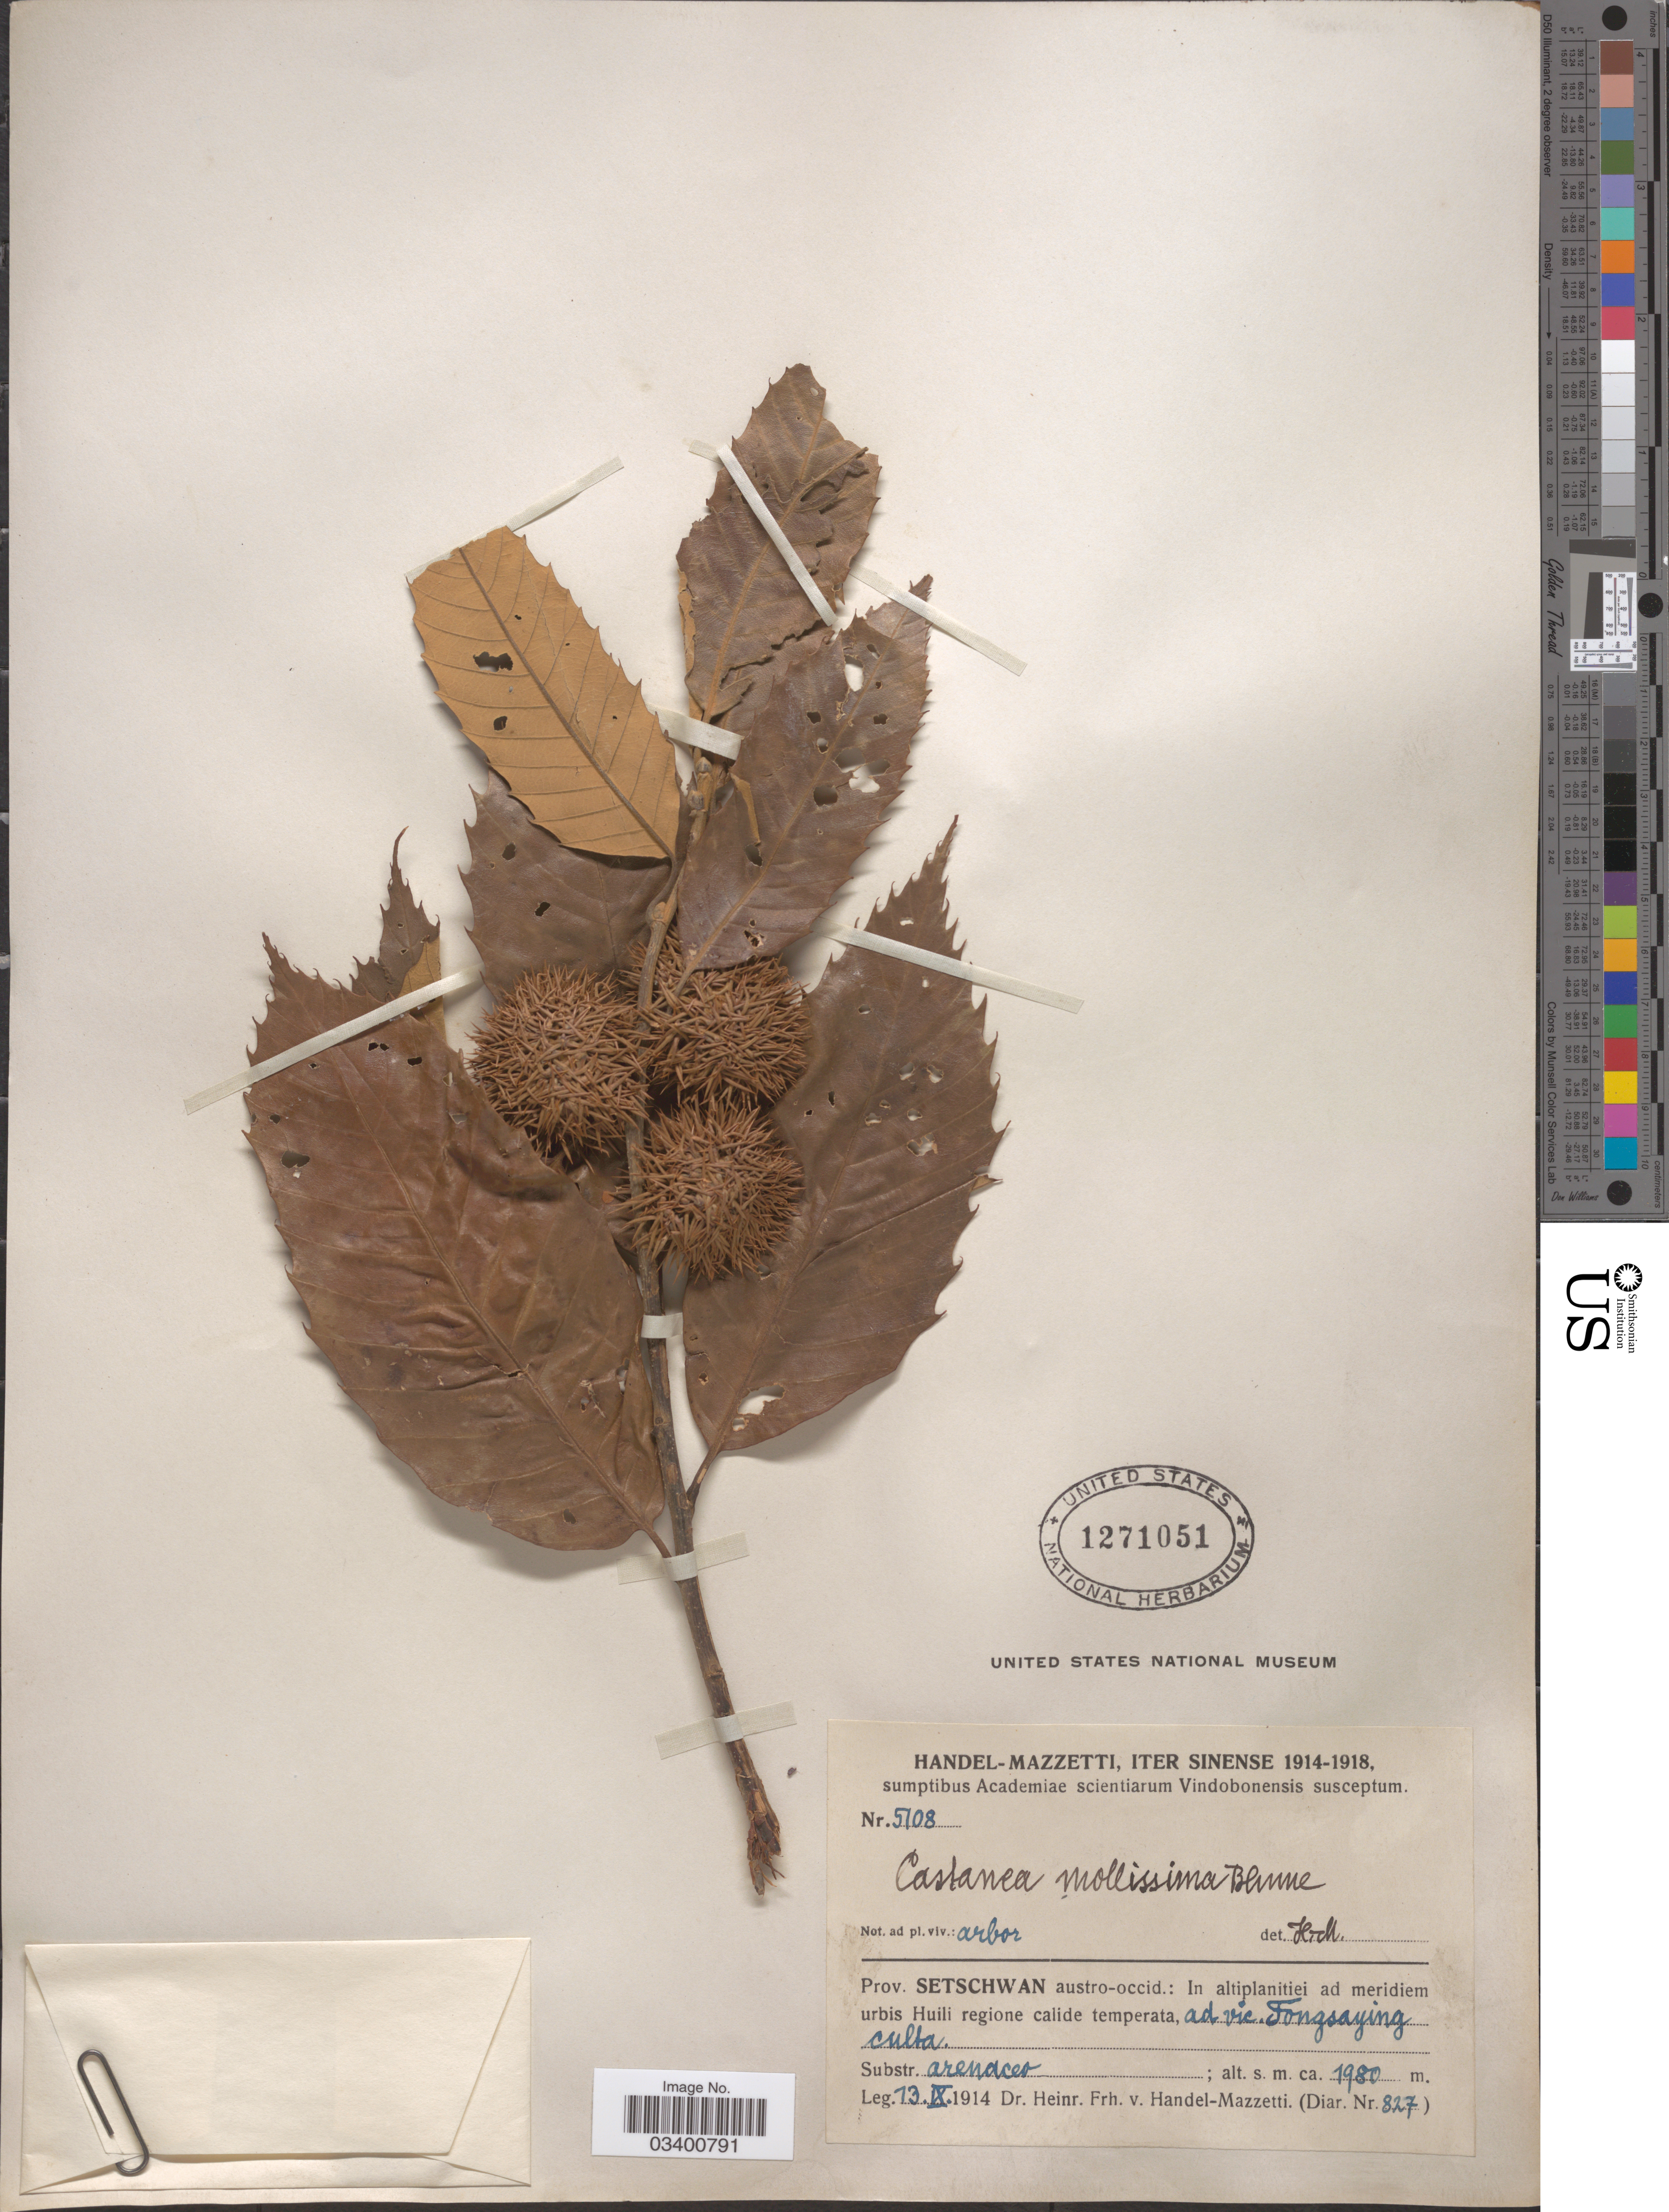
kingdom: Plantae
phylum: Tracheophyta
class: Magnoliopsida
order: Fagales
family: Fagaceae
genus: Castanea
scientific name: Castanea mollissima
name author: Blume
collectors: H. Handel-Mazzetti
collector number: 5108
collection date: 1914-09-13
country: China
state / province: Sichuan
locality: Iter Sinense. [unsure placement] Prov. Setschwan austro-occid.: In altiplanitiei ad meridiem urbus Huili regione calide temperate, ad vic. Fongsaying culta.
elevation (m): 1980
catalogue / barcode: US 1271051